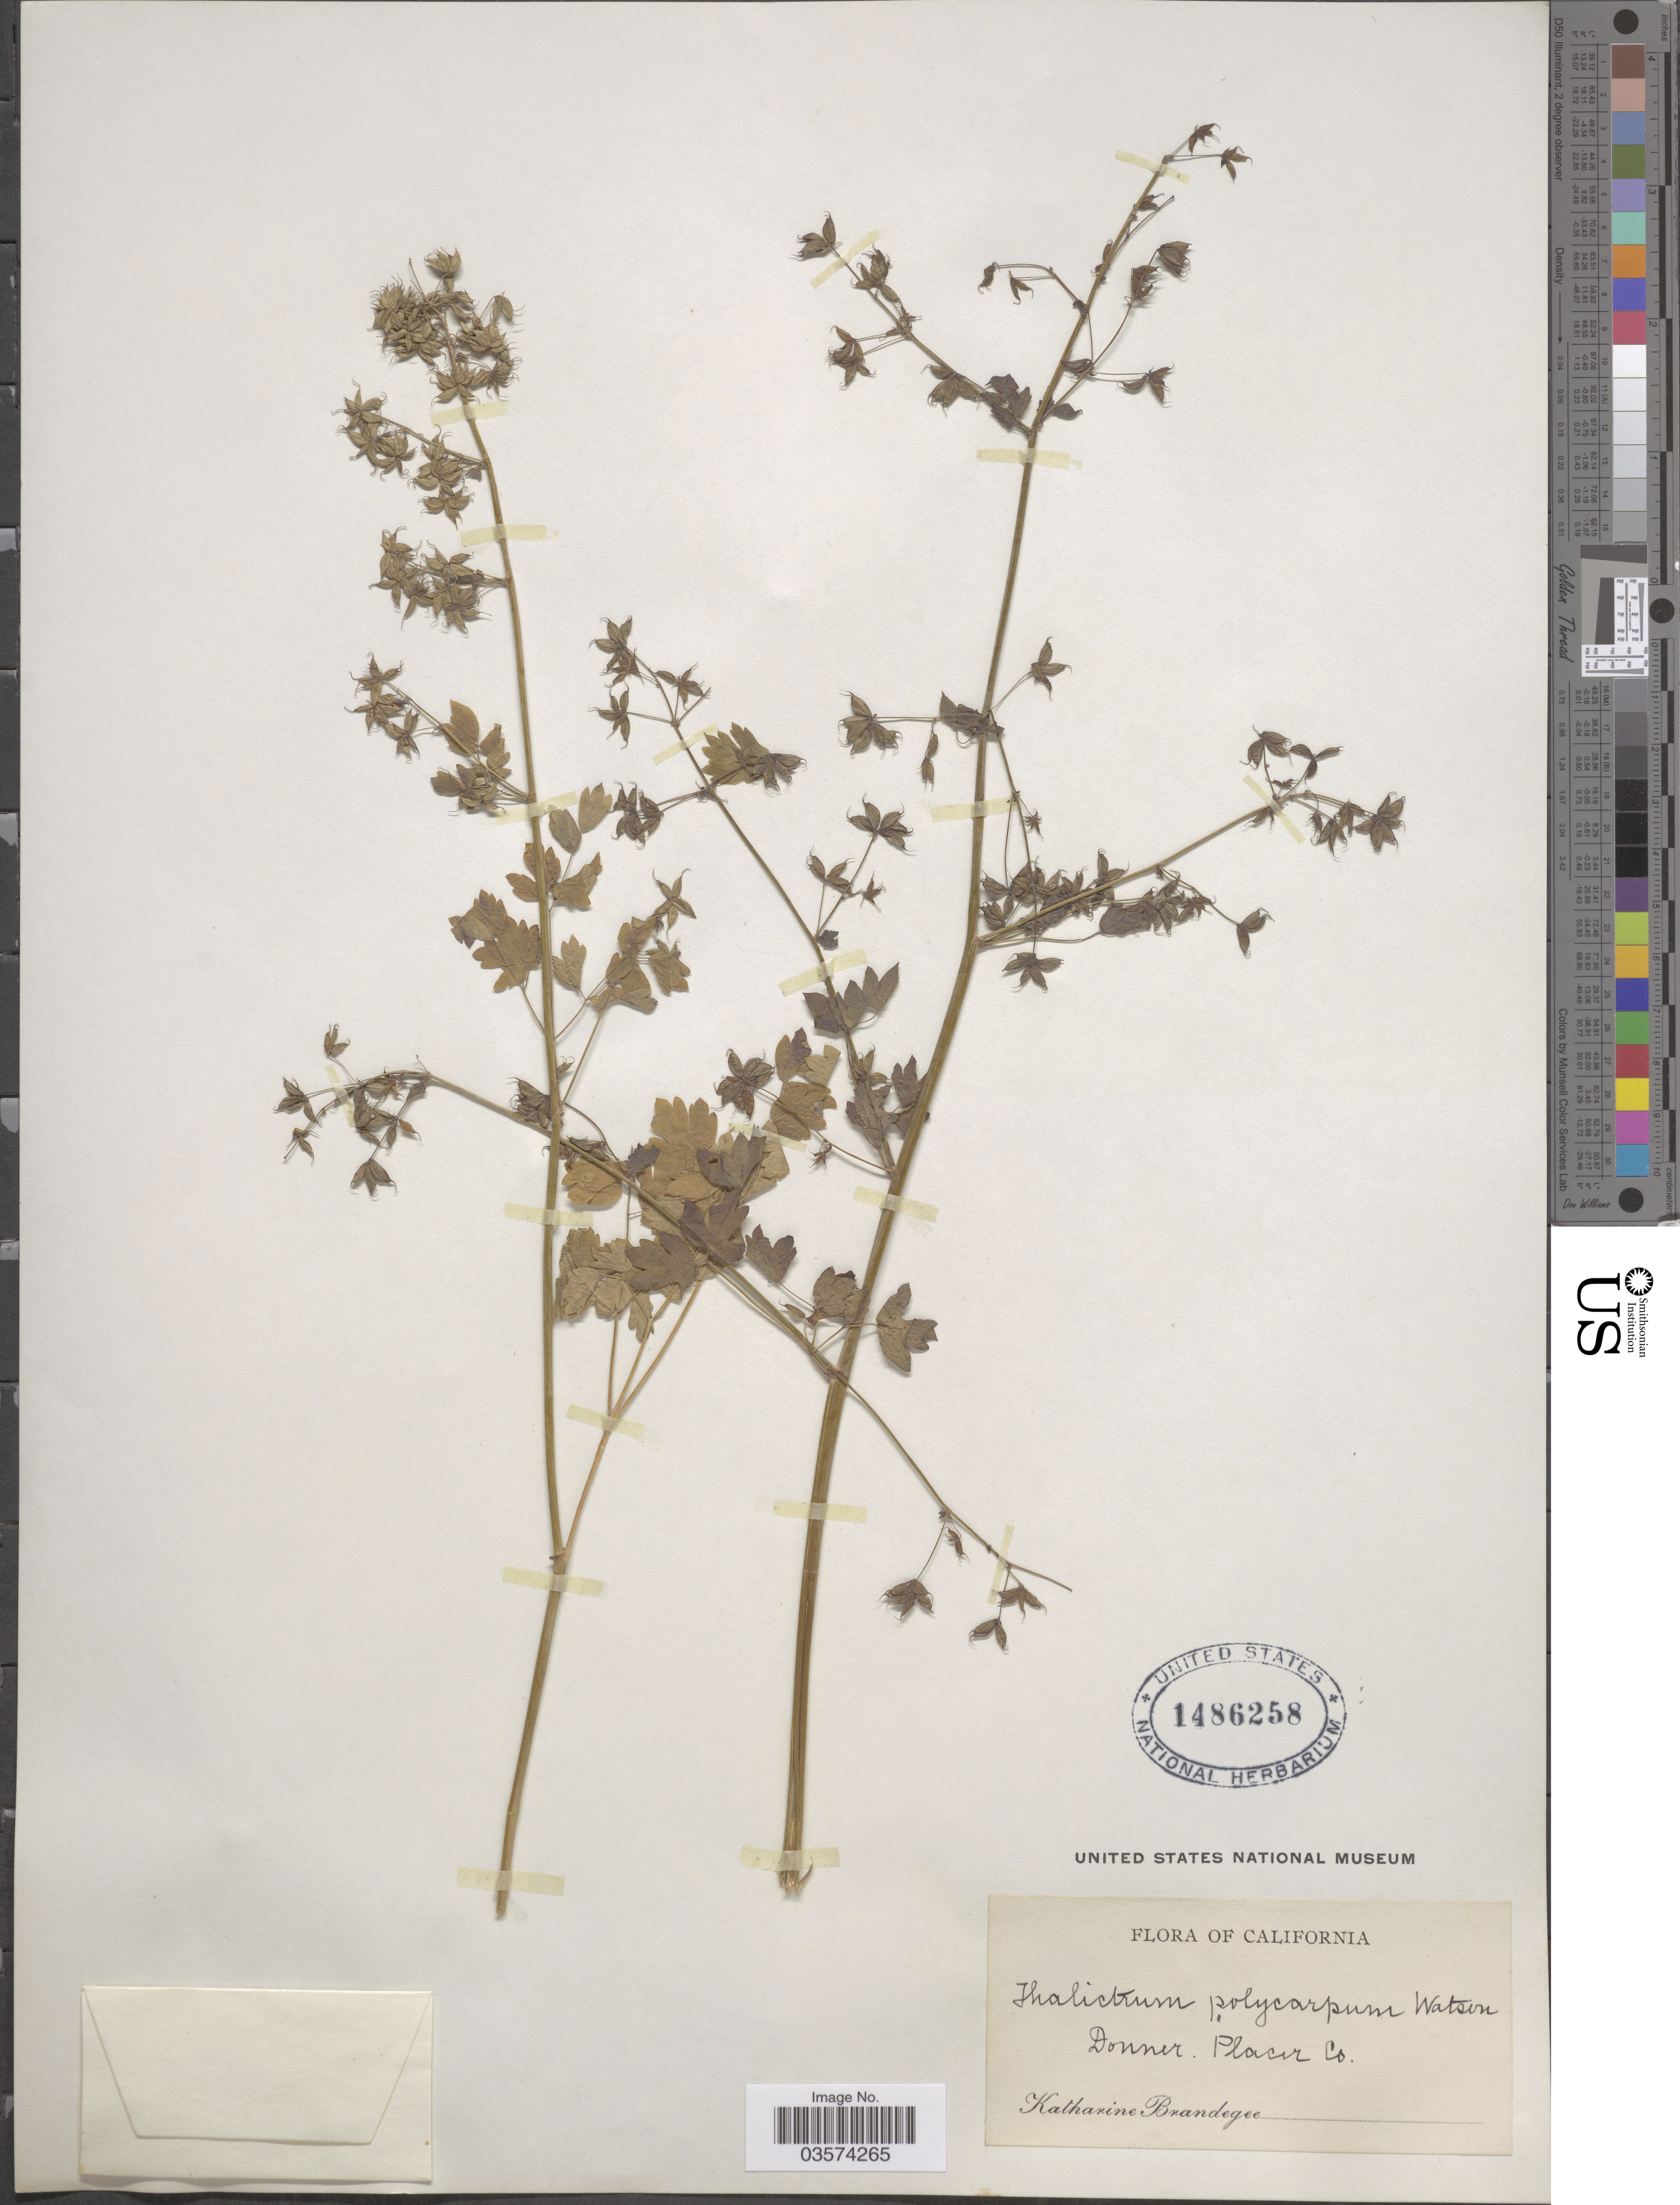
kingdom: Plantae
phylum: Tracheophyta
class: Magnoliopsida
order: Ranunculales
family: Ranunculaceae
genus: Thalictrum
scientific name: Thalictrum polycarpum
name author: (Torr.) S. Watson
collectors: M. K. Brandegee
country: United States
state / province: California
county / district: Placer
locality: Donner. Placer Co.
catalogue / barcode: US 1486258